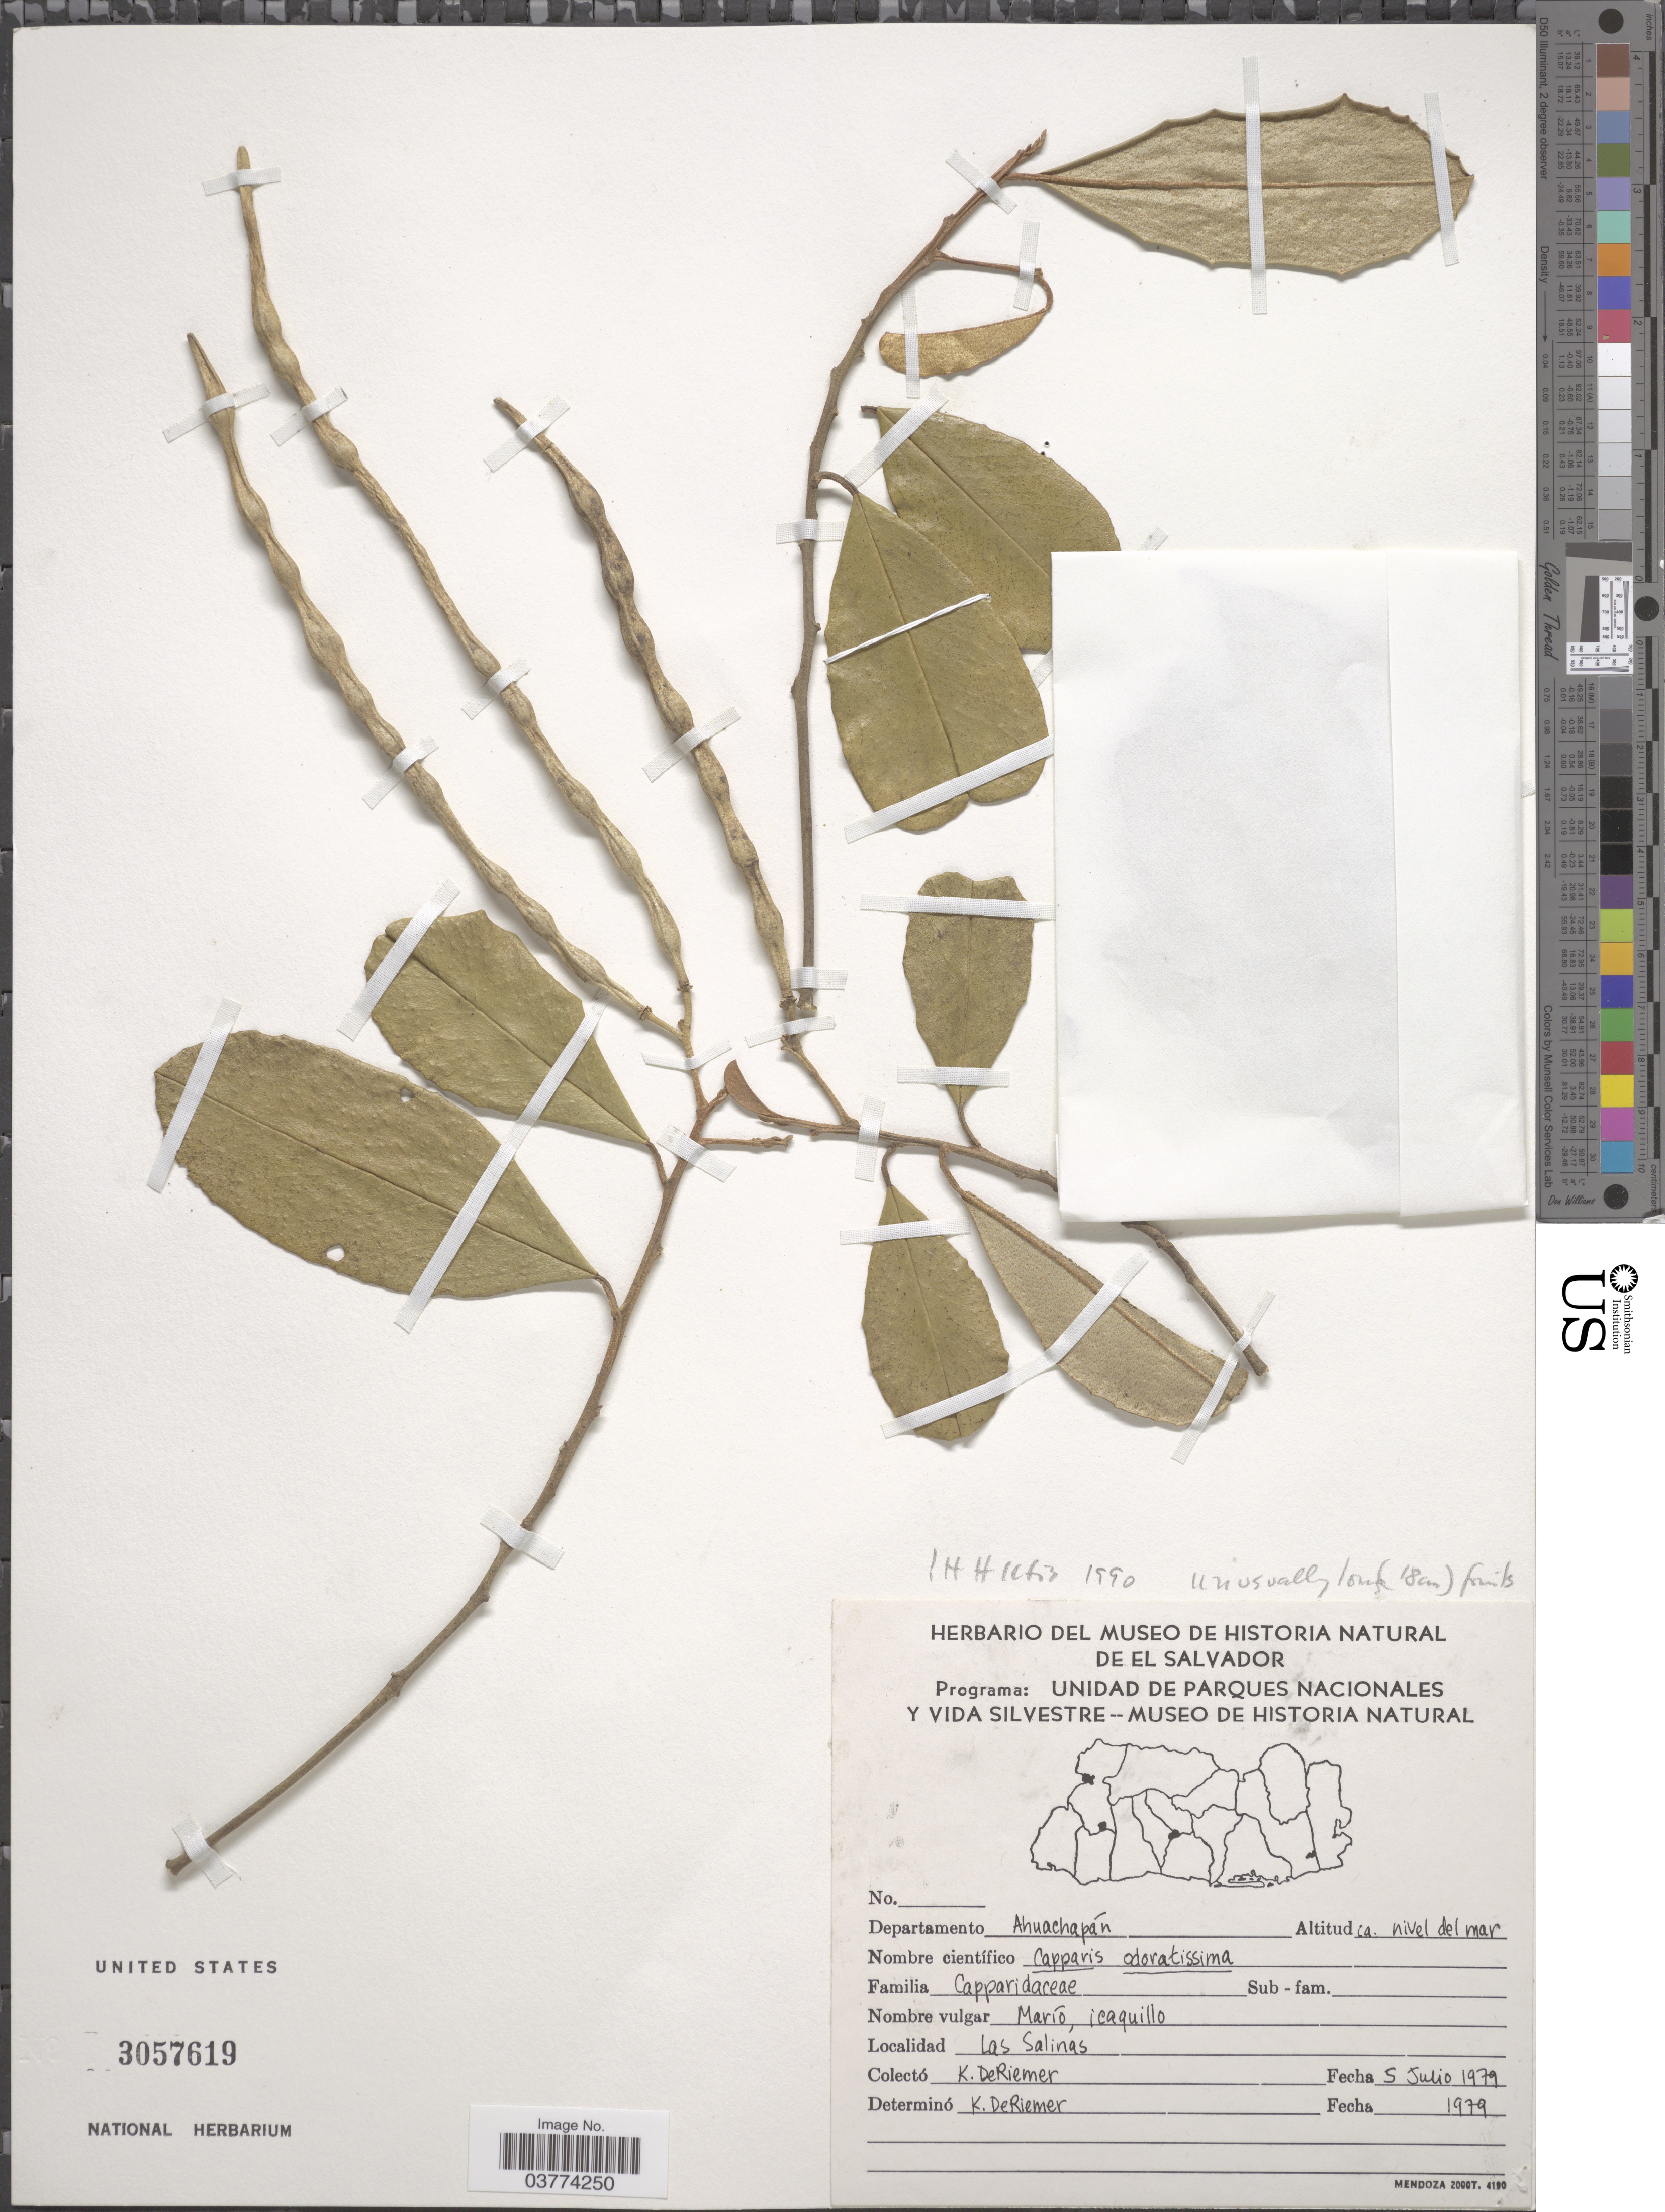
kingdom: Plantae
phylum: Tracheophyta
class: Magnoliopsida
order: Brassicales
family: Capparaceae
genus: Quadrella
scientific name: Quadrella odoratissima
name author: (Jacq.) Hutch.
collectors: K. DeRiemer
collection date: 1979-07-05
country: El Salvador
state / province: Ahuachapan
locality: Departamento Ahuachapán. Las Salinas.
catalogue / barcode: US 3057619